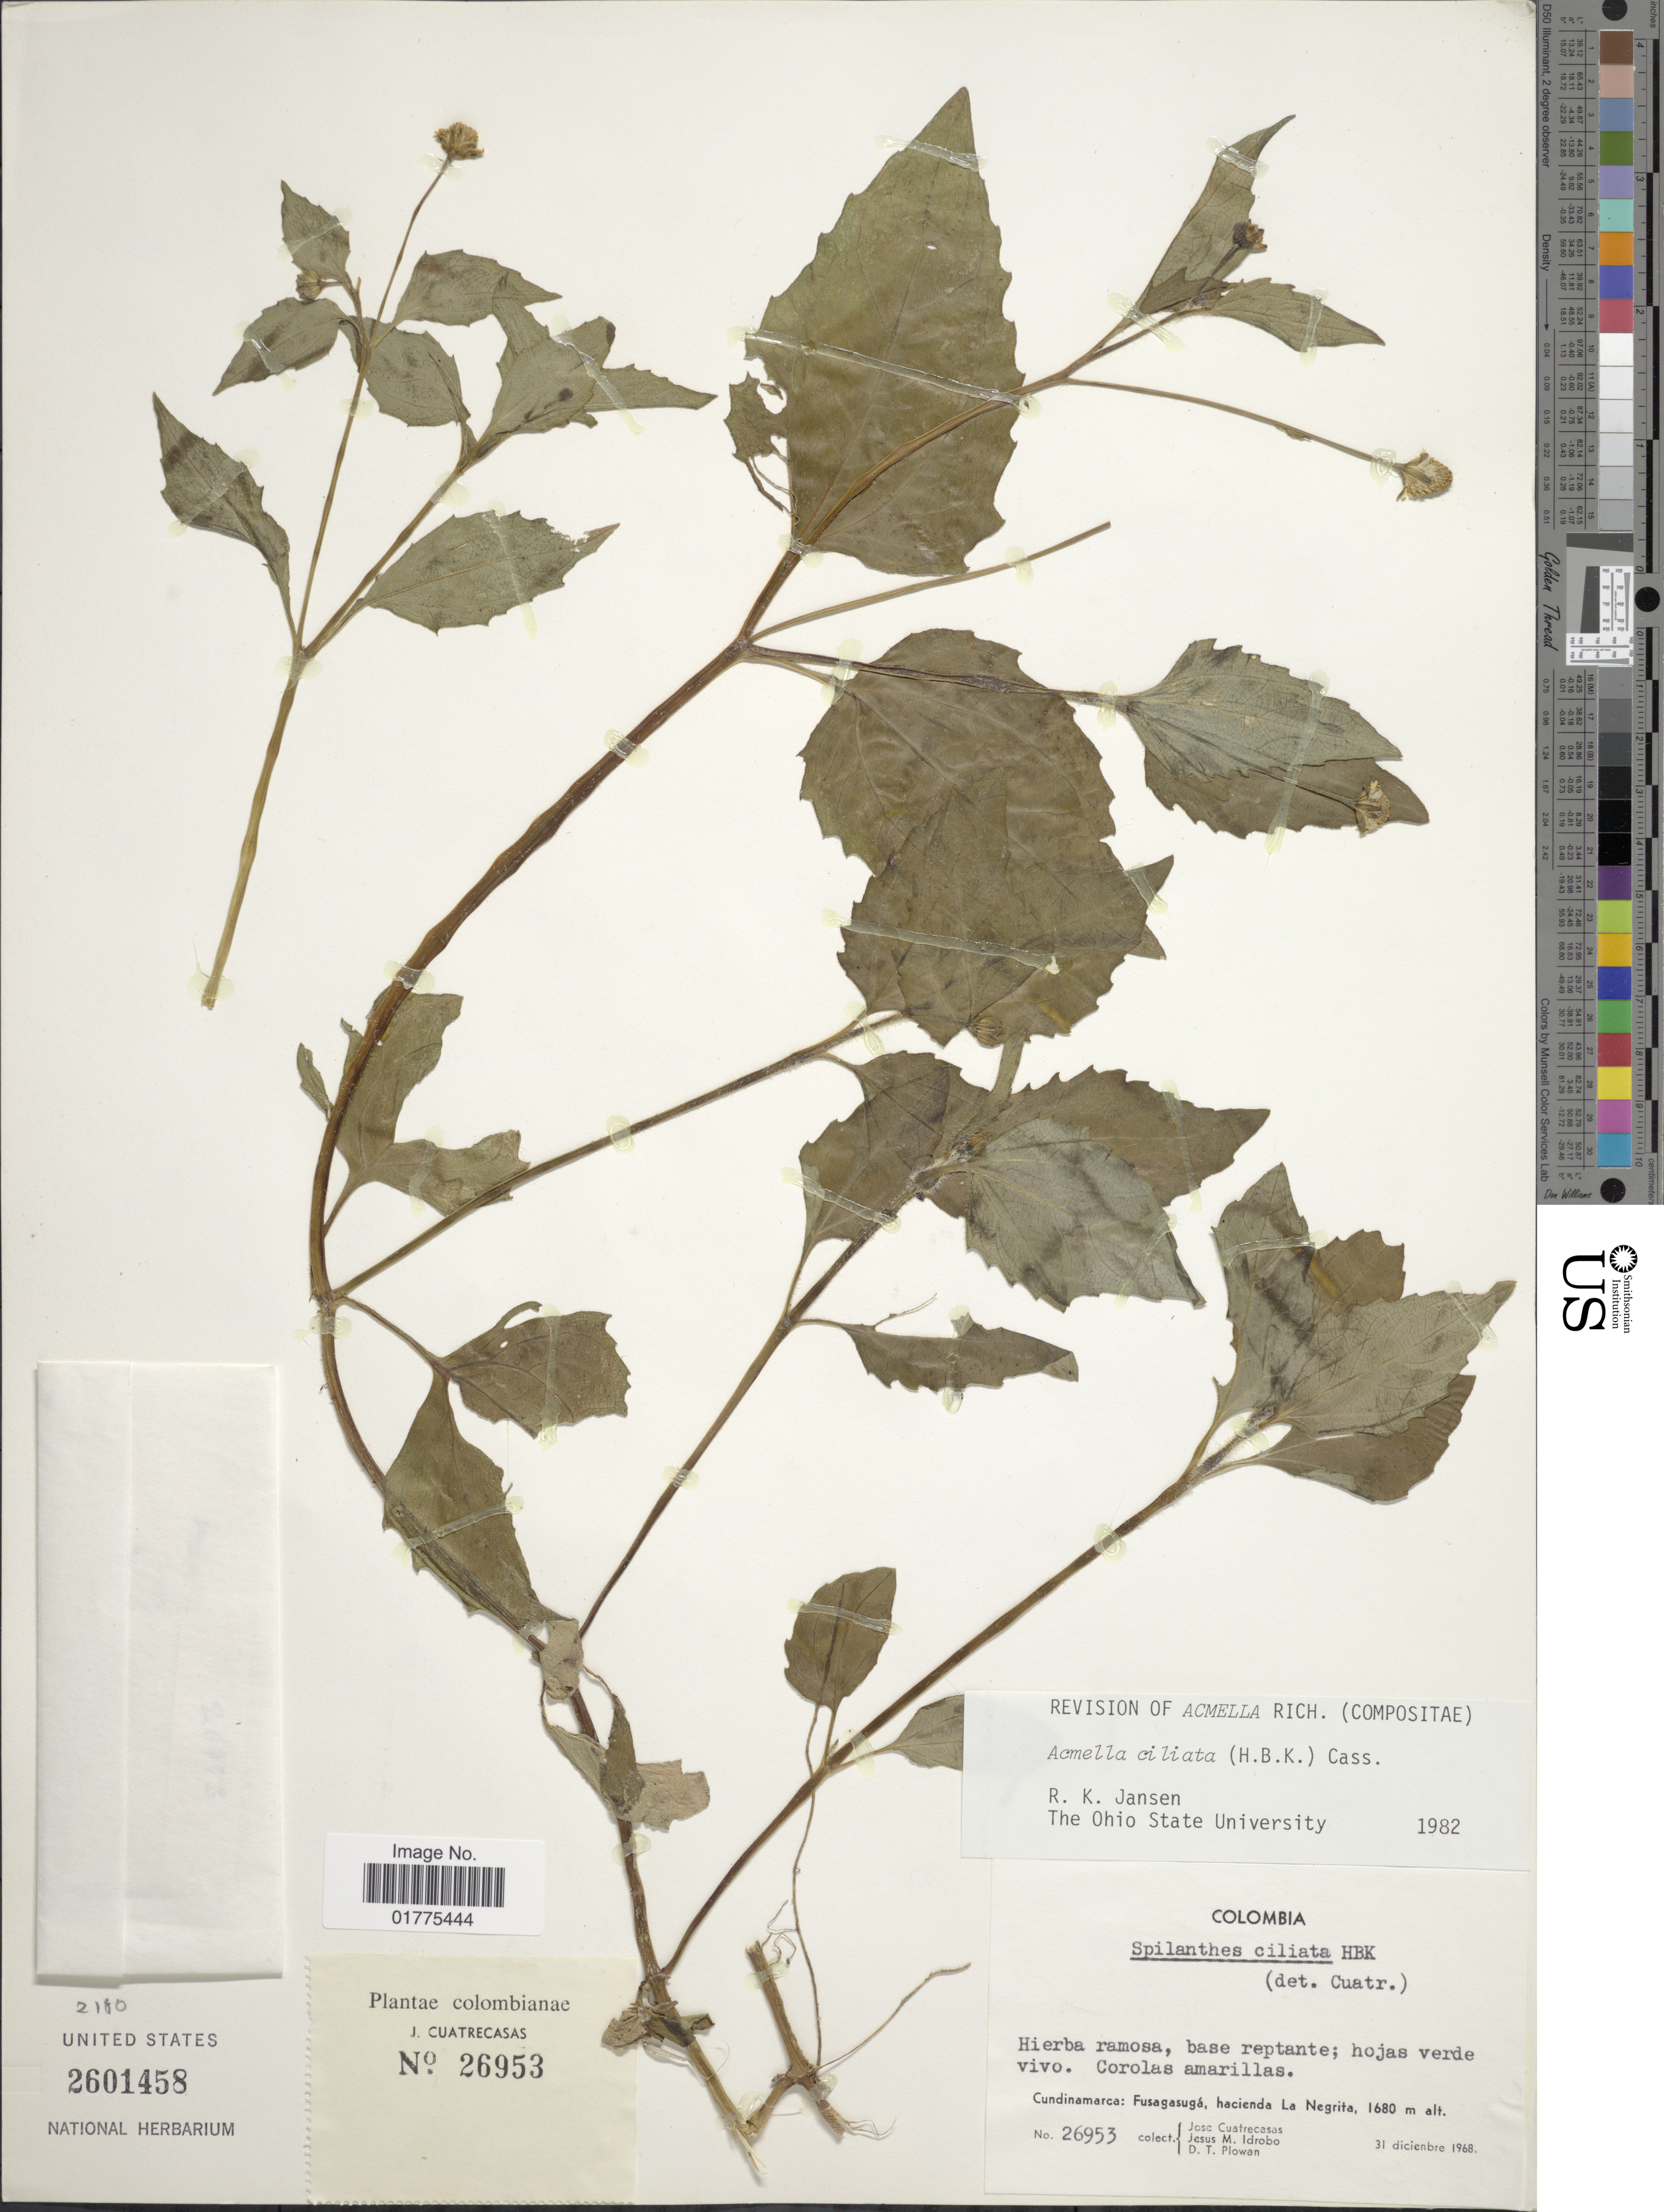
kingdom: Plantae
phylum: Tracheophyta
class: Magnoliopsida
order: Asterales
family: Asteraceae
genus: Acmella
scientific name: Acmella ciliata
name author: (Kunth) Cass.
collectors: J. Cuatrecasas, J. M. Idrobo & D. Plowan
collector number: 26953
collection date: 1968-12-31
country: Colombia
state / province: Cundinamarca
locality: Fusagasuga, hacienda La Negrita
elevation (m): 1680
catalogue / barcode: US 2601458